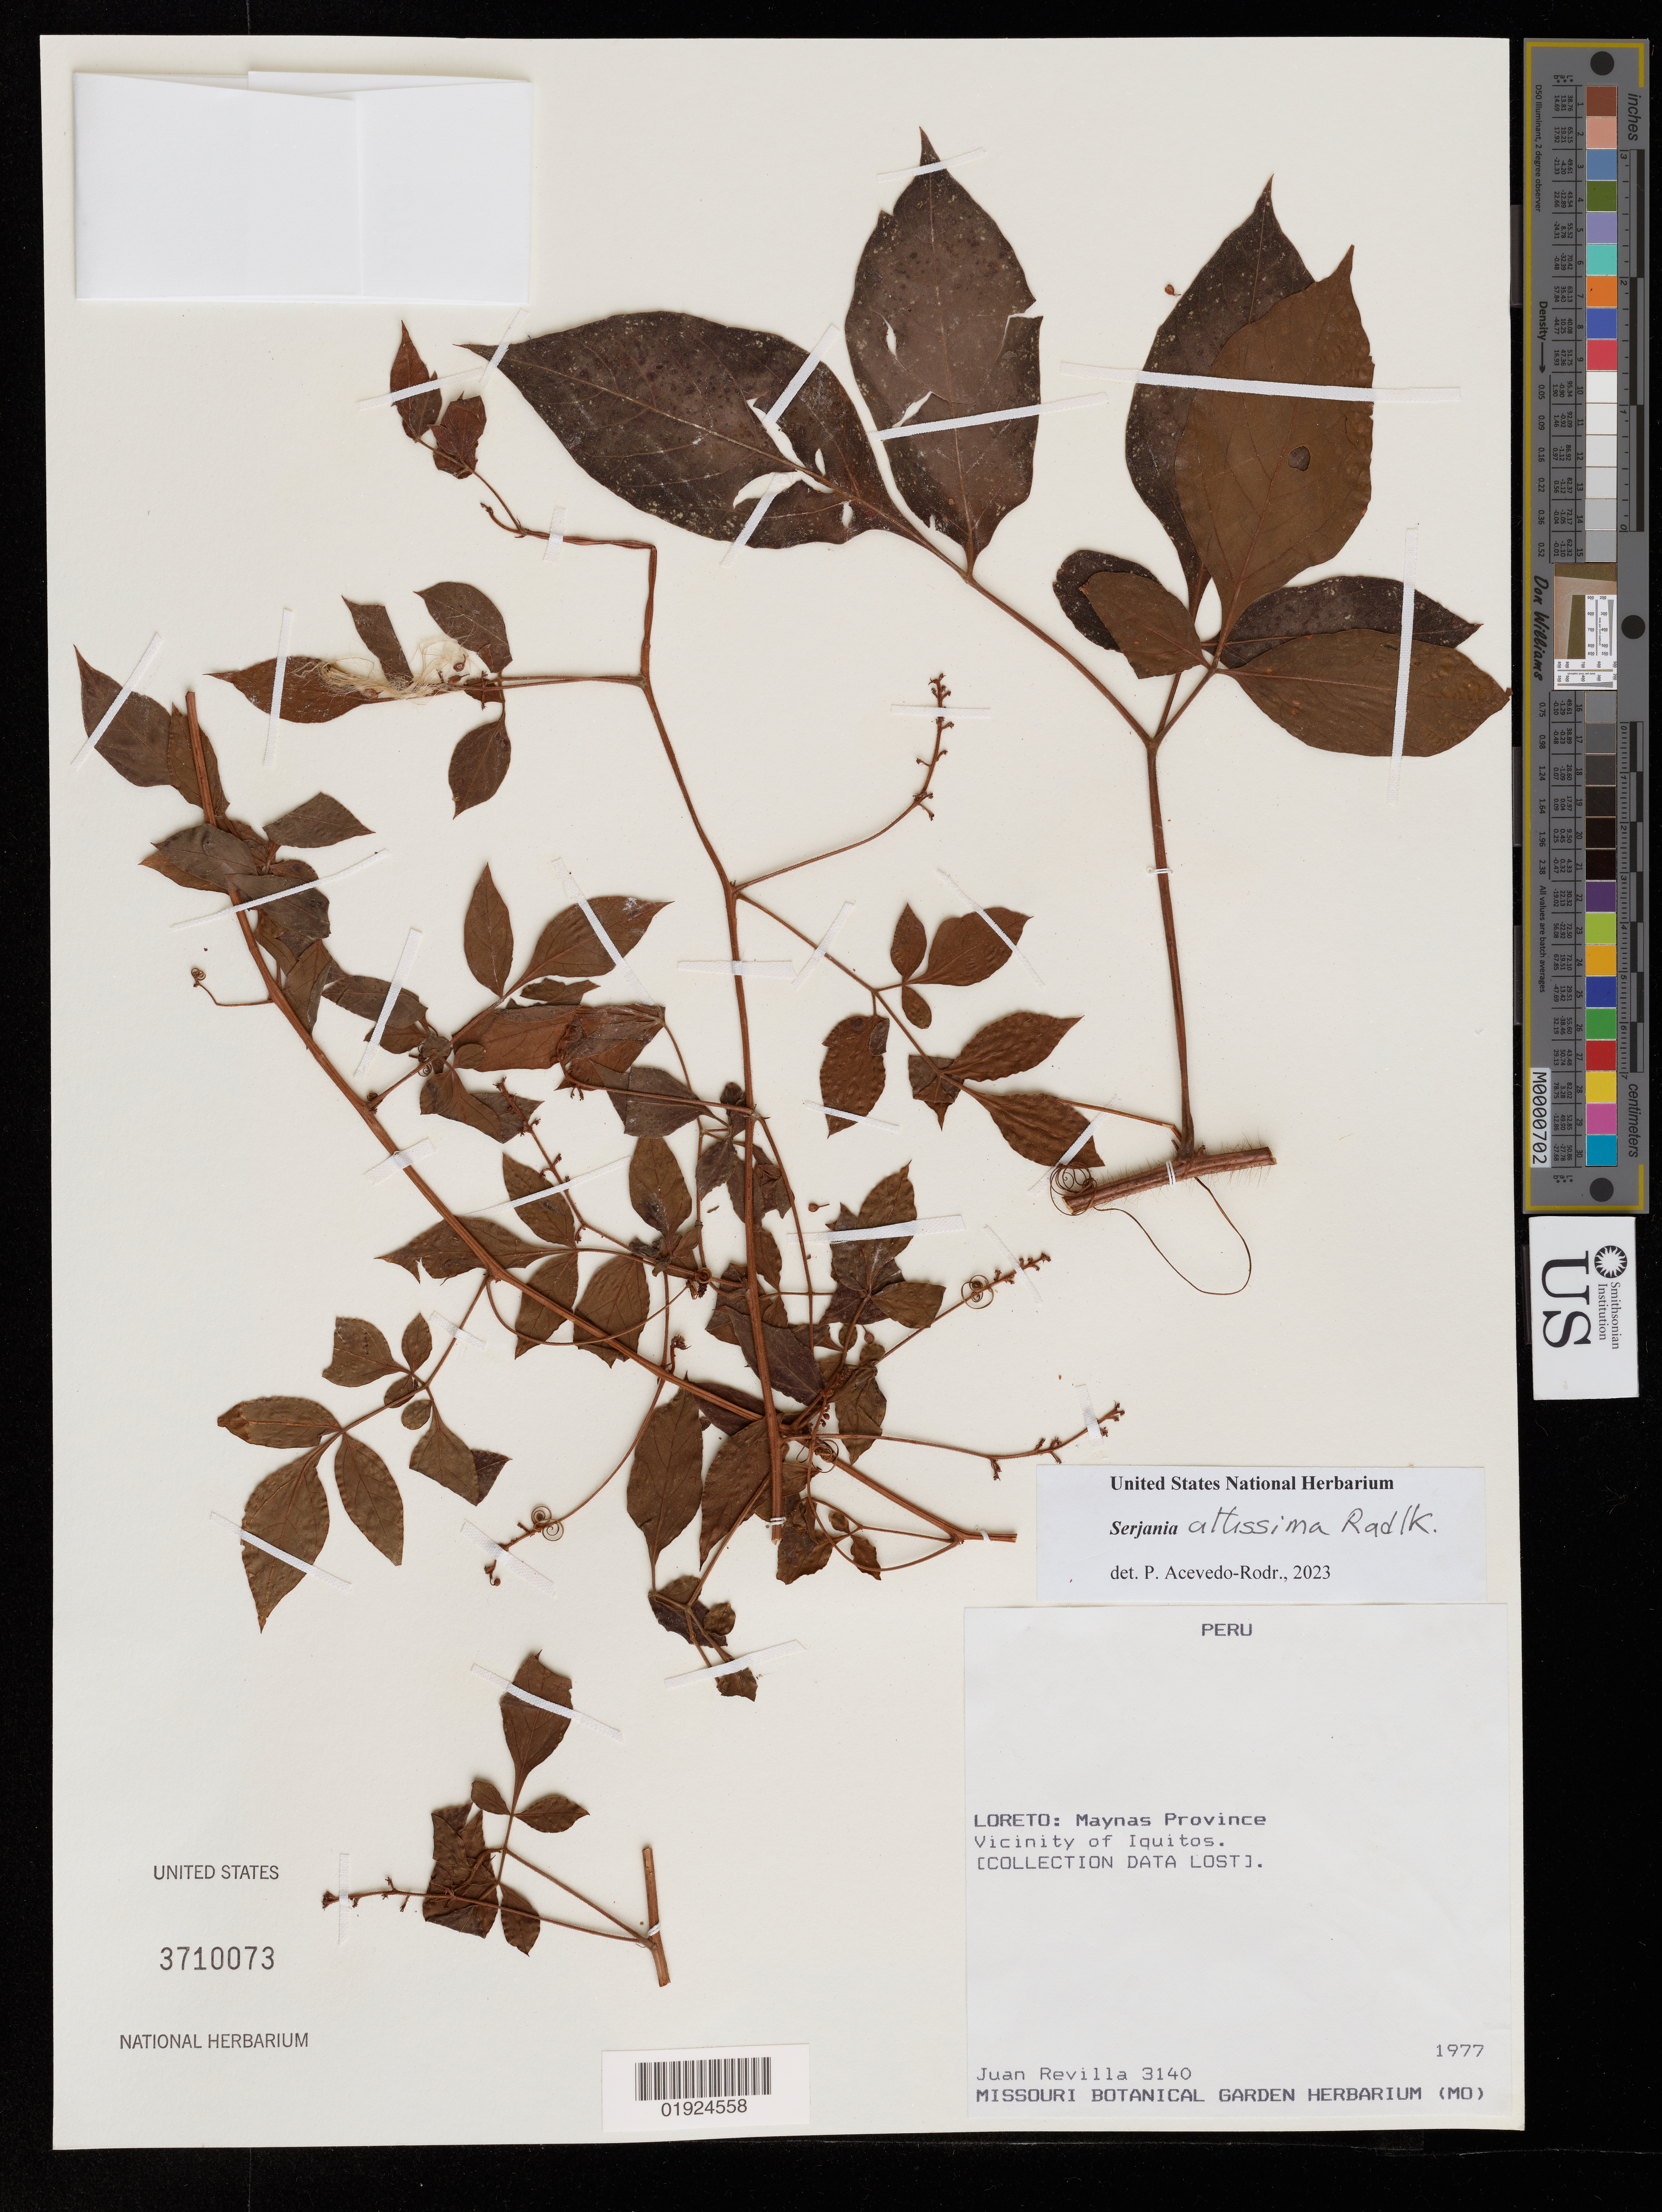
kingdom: Plantae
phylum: Tracheophyta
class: Magnoliopsida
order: Sapindales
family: Sapindaceae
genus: Serjania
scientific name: Serjania altissima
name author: (Poepp. & Endl.) Radlk.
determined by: Acevedo-Rodriguez, P., (US), Smithsonian Institution - National Museum of Natural History (UNITED STATES)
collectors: J. Revilla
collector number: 3140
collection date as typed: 1977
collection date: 1977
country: Peru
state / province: Loreto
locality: Maynas Province, viciinity of Iquitos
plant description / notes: COLLECTION DATA LOST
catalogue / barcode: US 3710073